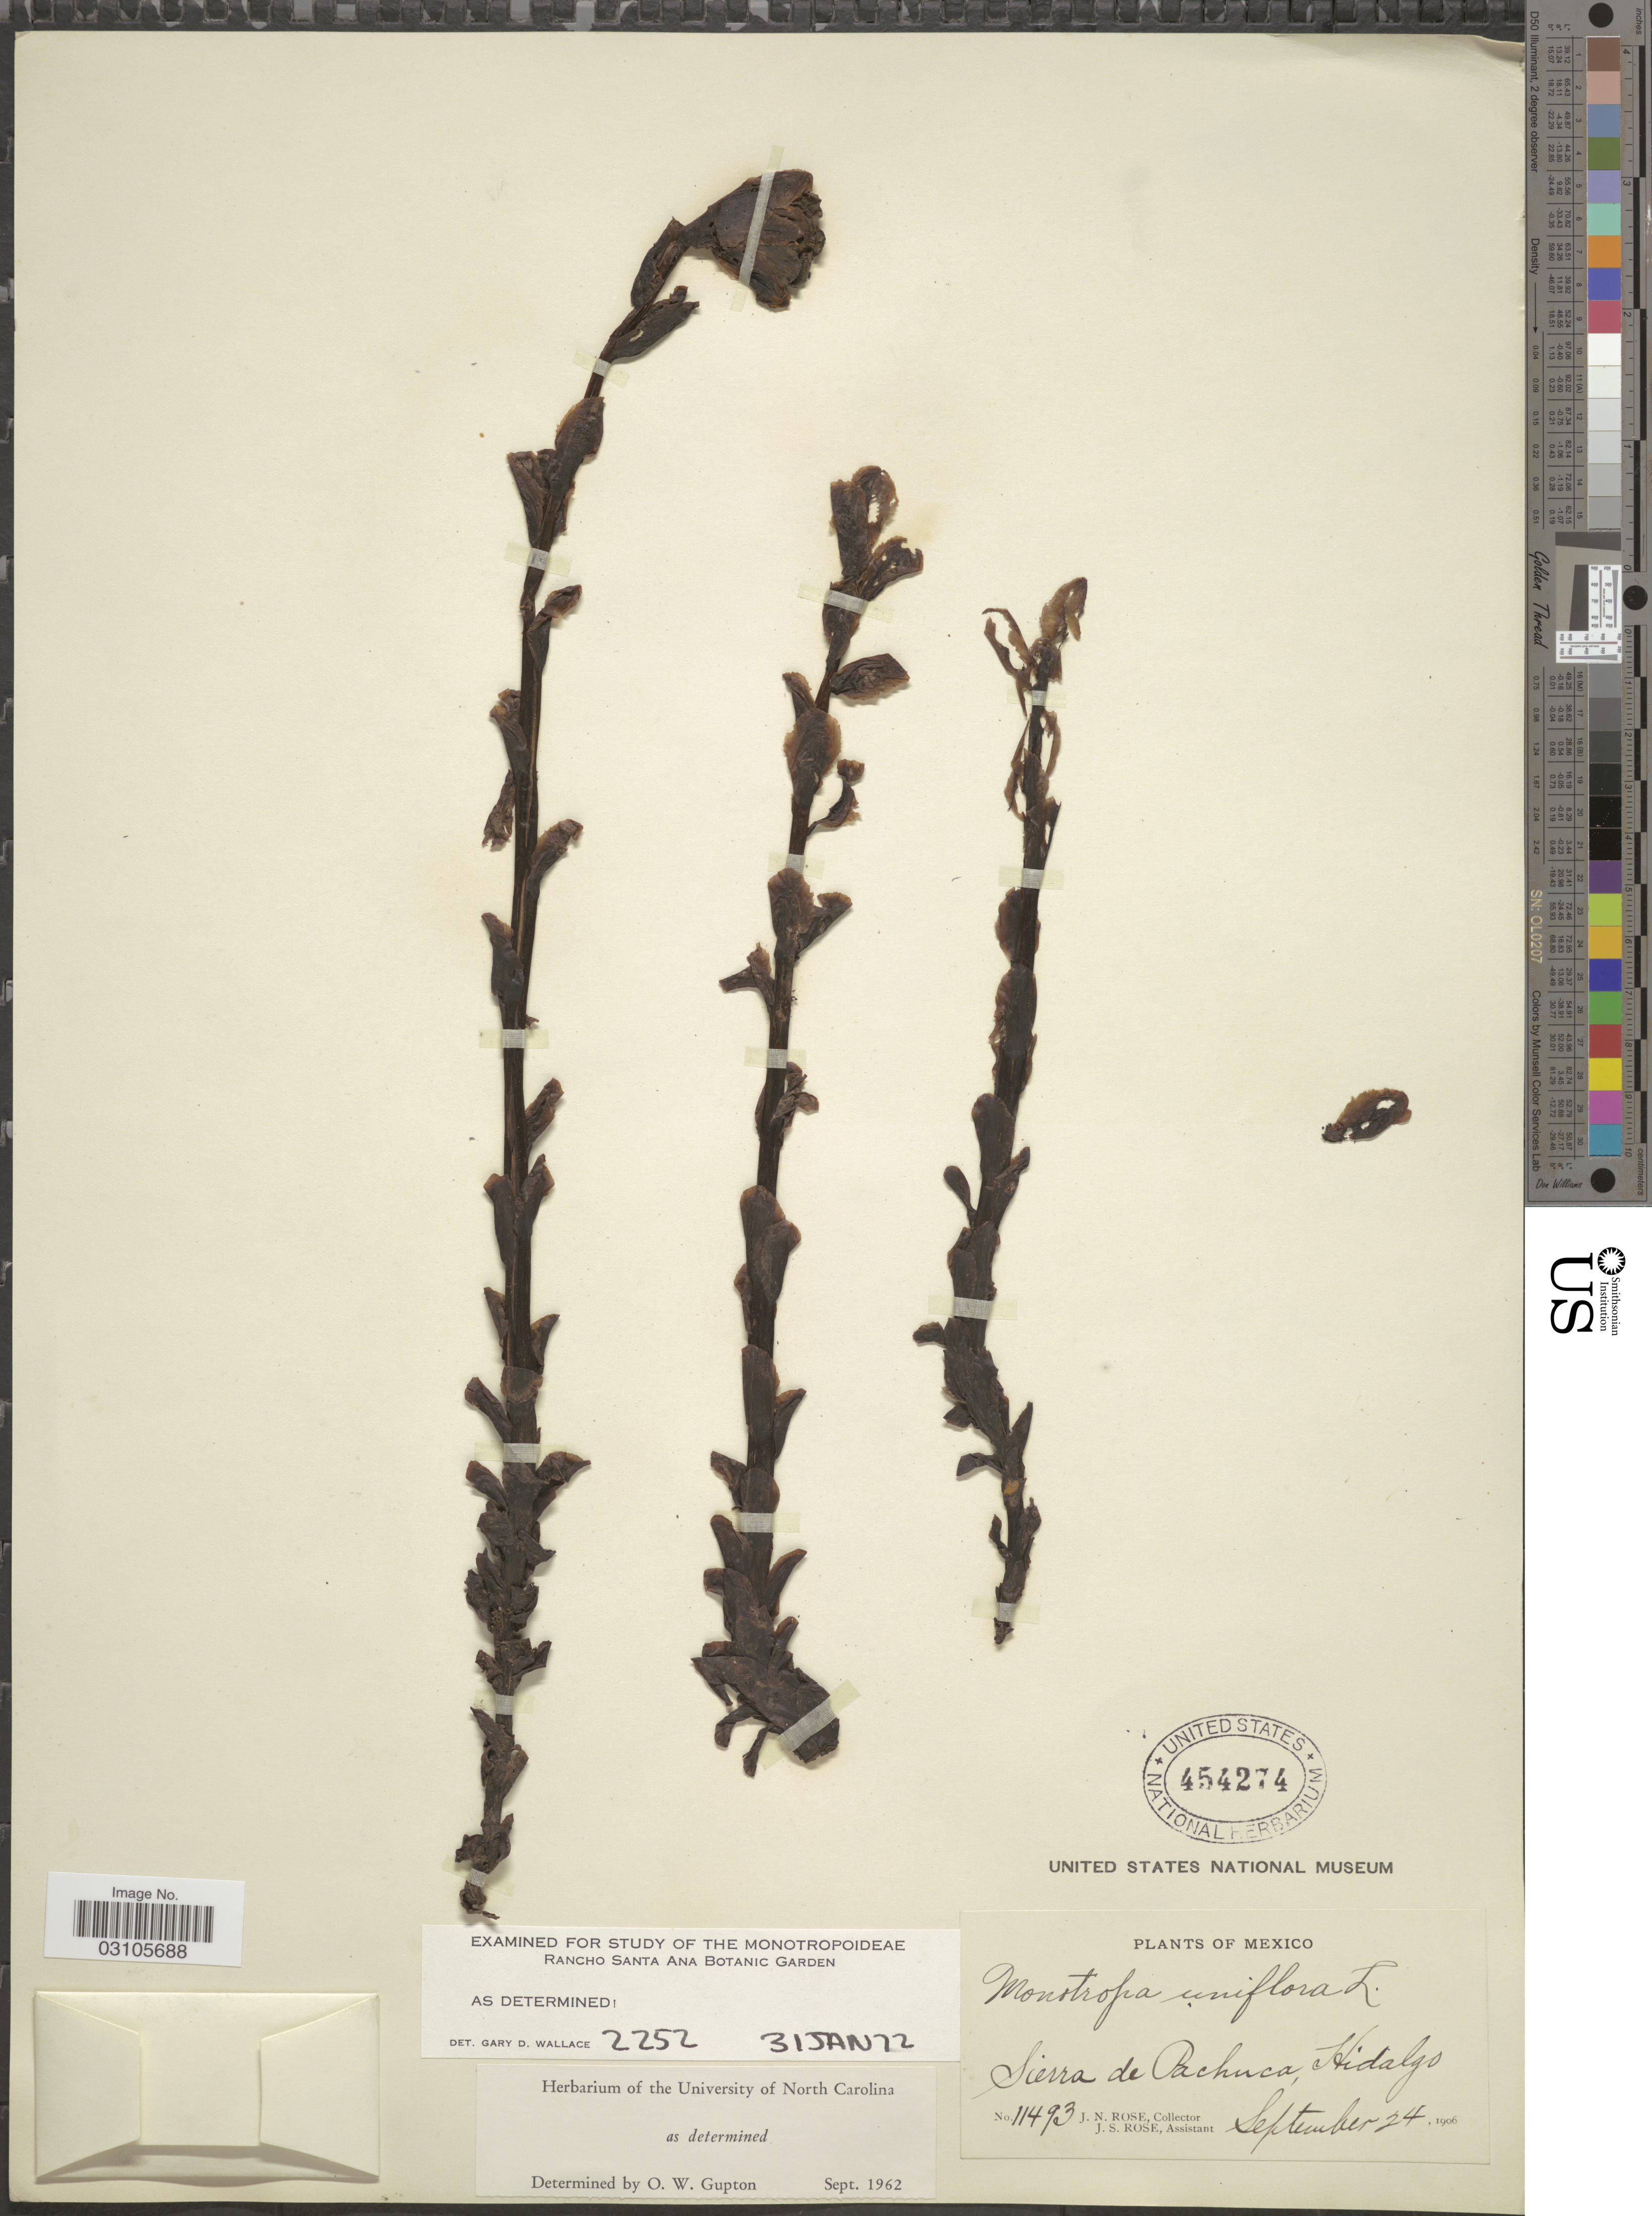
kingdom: Plantae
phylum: Tracheophyta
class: Magnoliopsida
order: Ericales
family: Ericaceae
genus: Monotropa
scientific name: Monotropa uniflora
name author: L.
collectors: J. N. Rose & J. S. Rose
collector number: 11493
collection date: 1906-09-24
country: Mexico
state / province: Hidalgo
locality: Sierra de Pachuca.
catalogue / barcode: US 454274